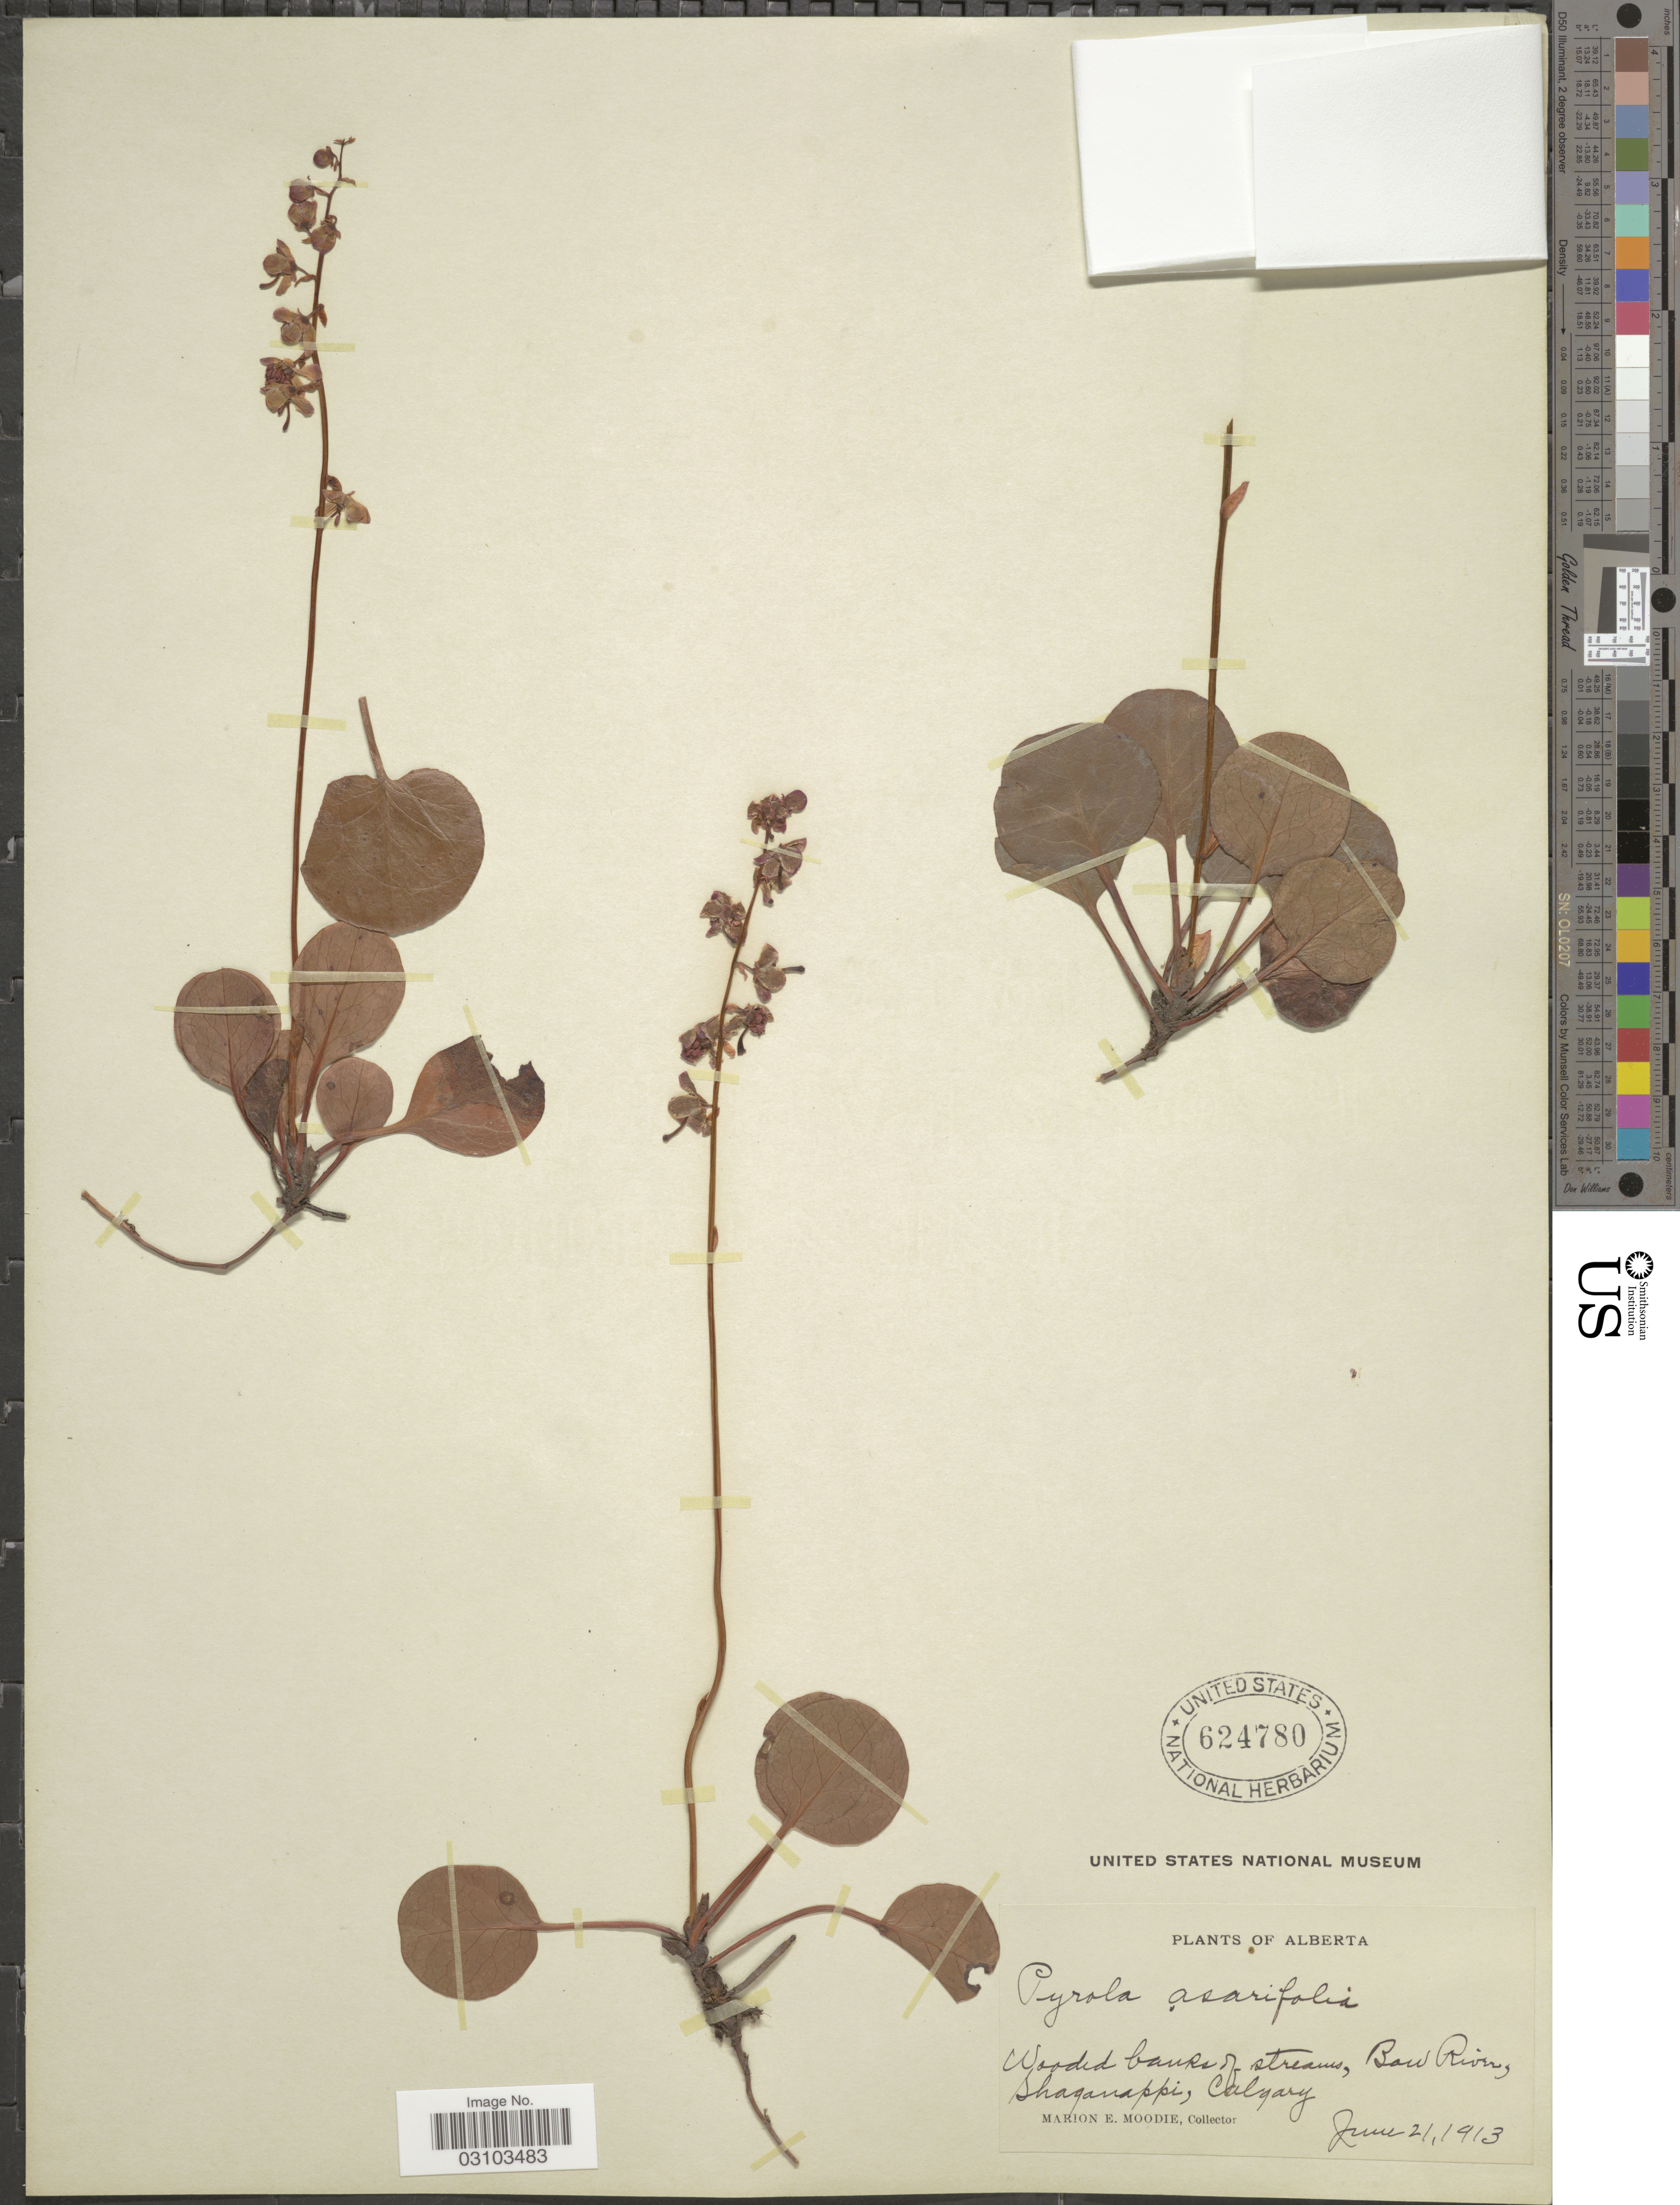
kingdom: Plantae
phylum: Tracheophyta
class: Magnoliopsida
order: Ericales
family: Ericaceae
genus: Pyrola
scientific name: Pyrola asarifolia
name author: Michx.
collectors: M. E. Moodie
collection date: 1913-06-21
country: Canada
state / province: Alberta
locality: Wooded banks of streams, Bow River, Shaganappi, Calqary.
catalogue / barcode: US 624780